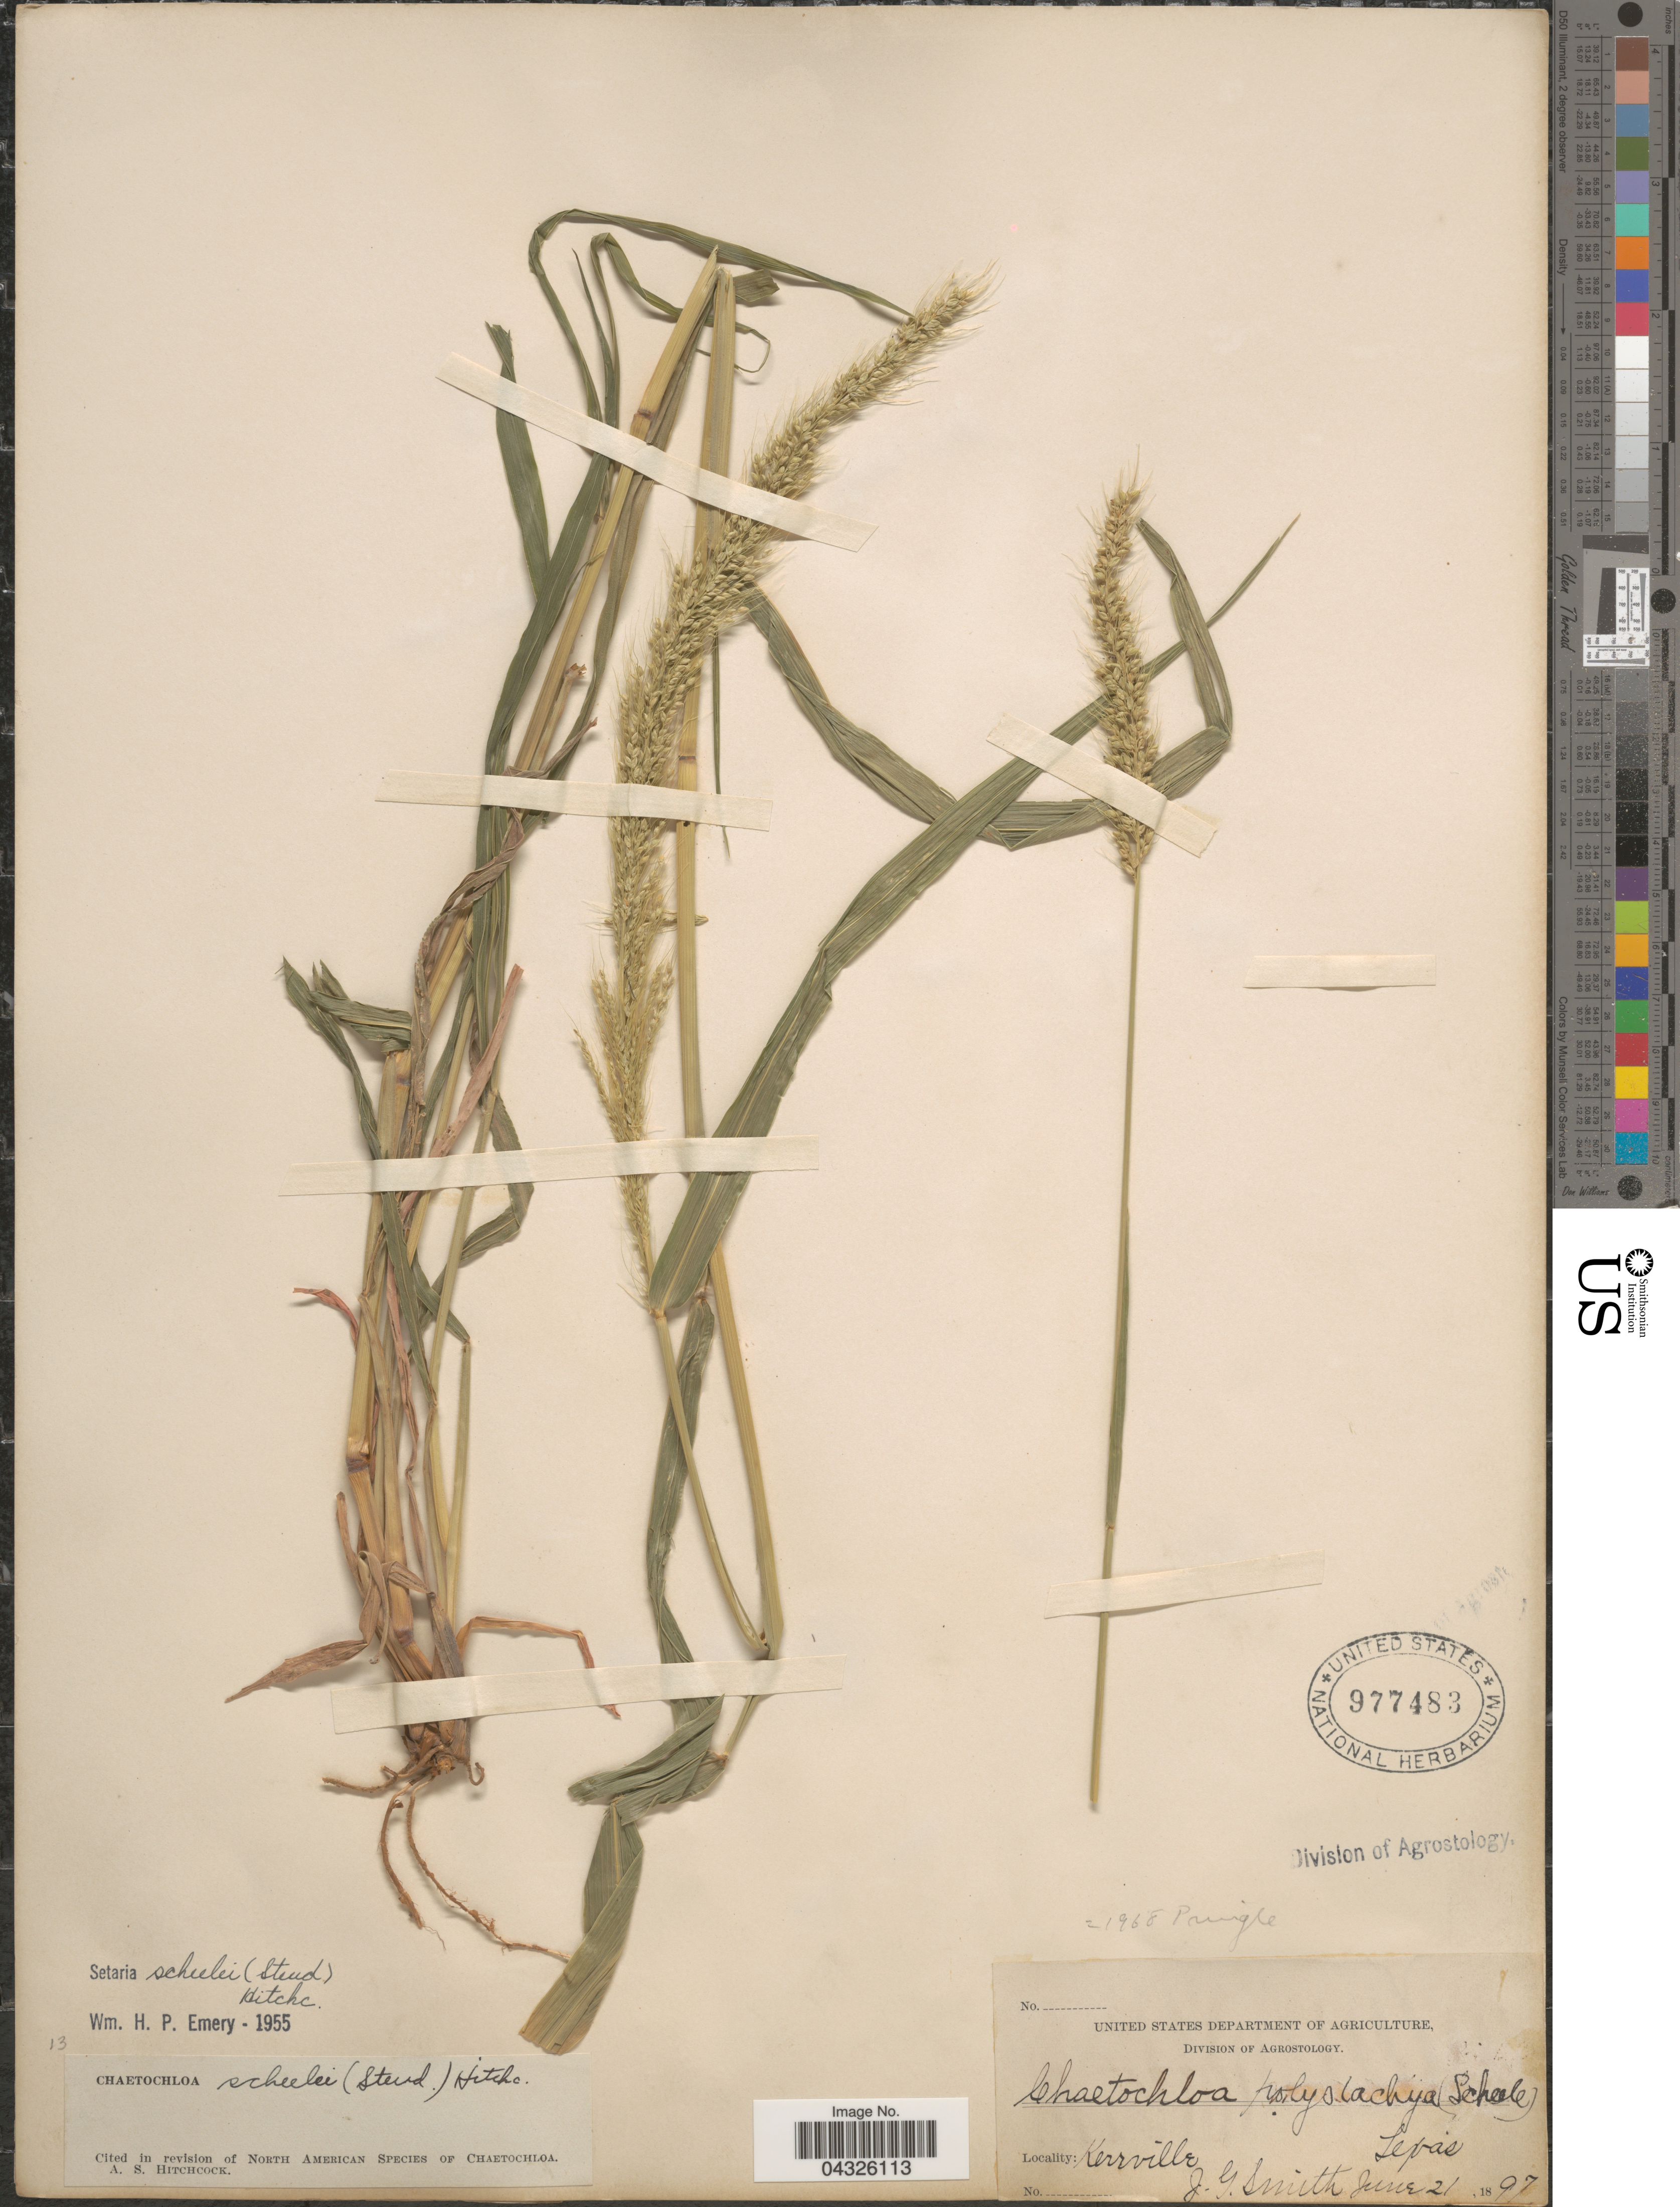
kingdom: Plantae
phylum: Tracheophyta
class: Liliopsida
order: Poales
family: Poaceae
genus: Setaria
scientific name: Setaria scheelei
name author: (Steud.) Hitchc.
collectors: J. G. Smith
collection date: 1897-06-21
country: United States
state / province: Texas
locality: Kerrville.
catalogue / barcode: US 977483